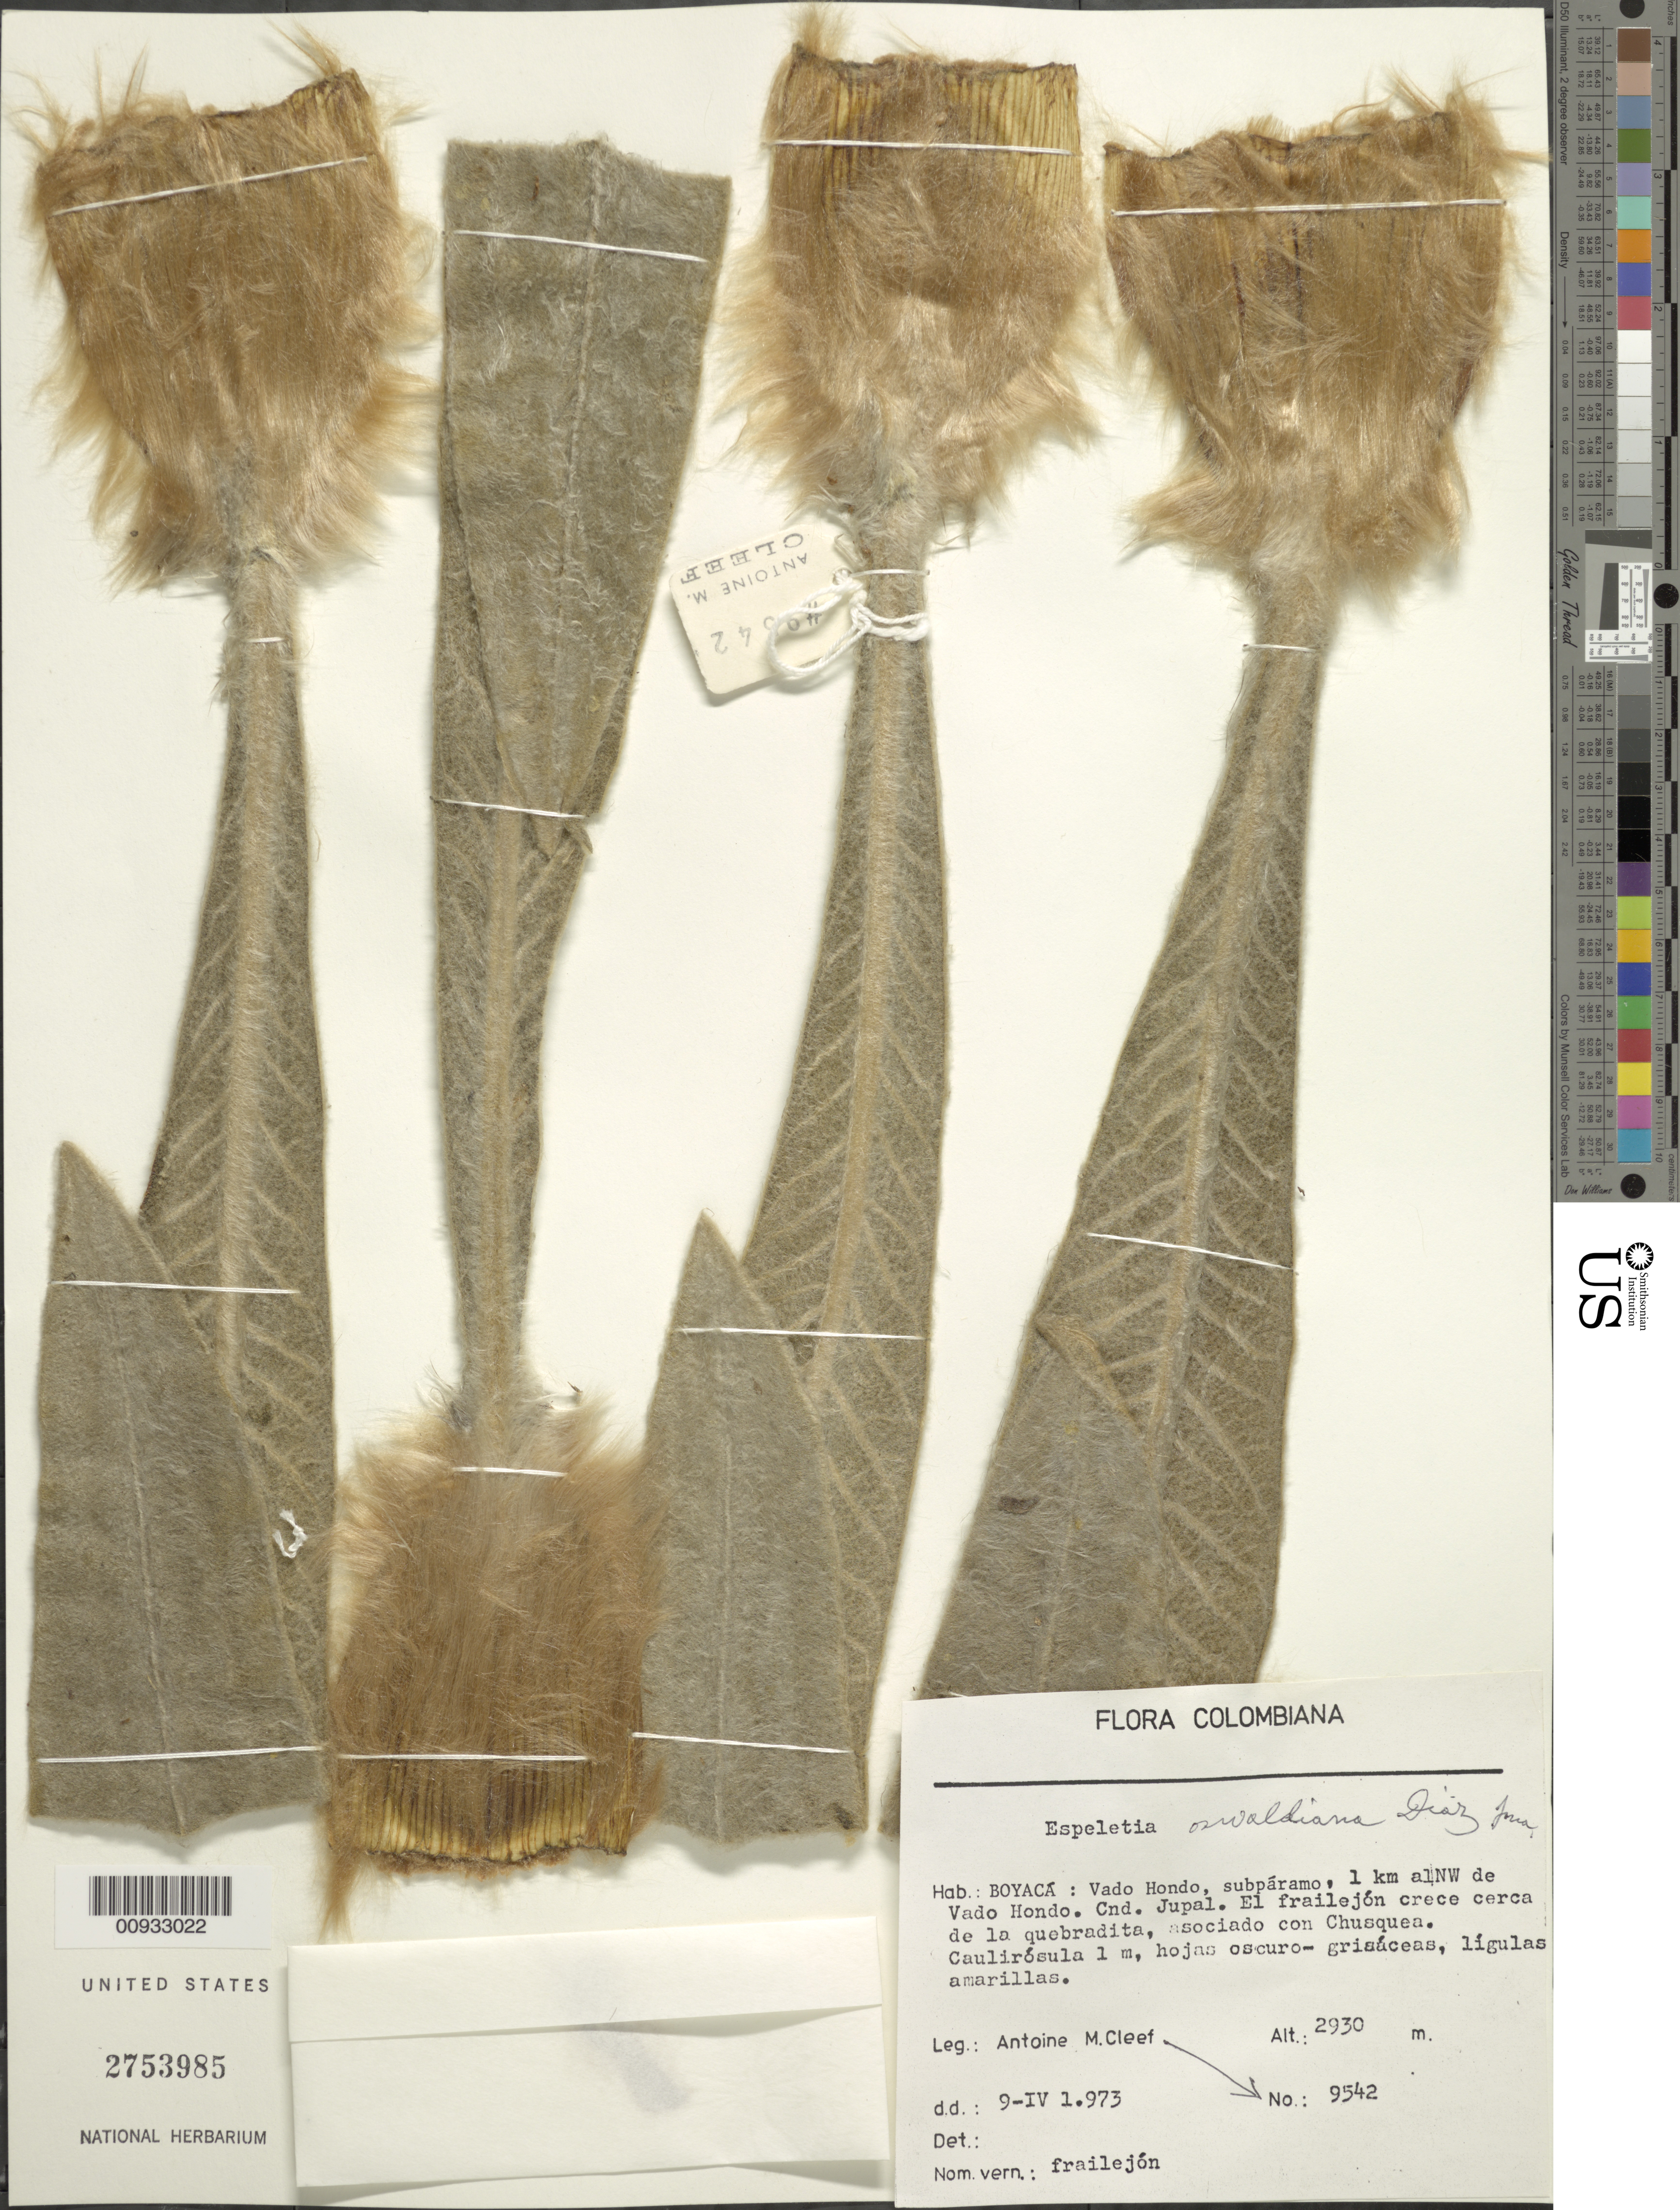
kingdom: Plantae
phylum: Tracheophyta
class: Magnoliopsida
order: Asterales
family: Asteraceae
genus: Espeletia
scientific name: Espeletia oswaldiana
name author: S. Díaz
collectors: A. M. Cleef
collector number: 9542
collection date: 1973-04-09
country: Colombia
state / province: Boyacá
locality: Vado Hondo, 1 km al NW de Vado Hondo, Cnd. Jupal, el frailejon crece cerca de la quebradita, asociado con Chusquea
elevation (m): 2930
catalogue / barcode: US 2753985